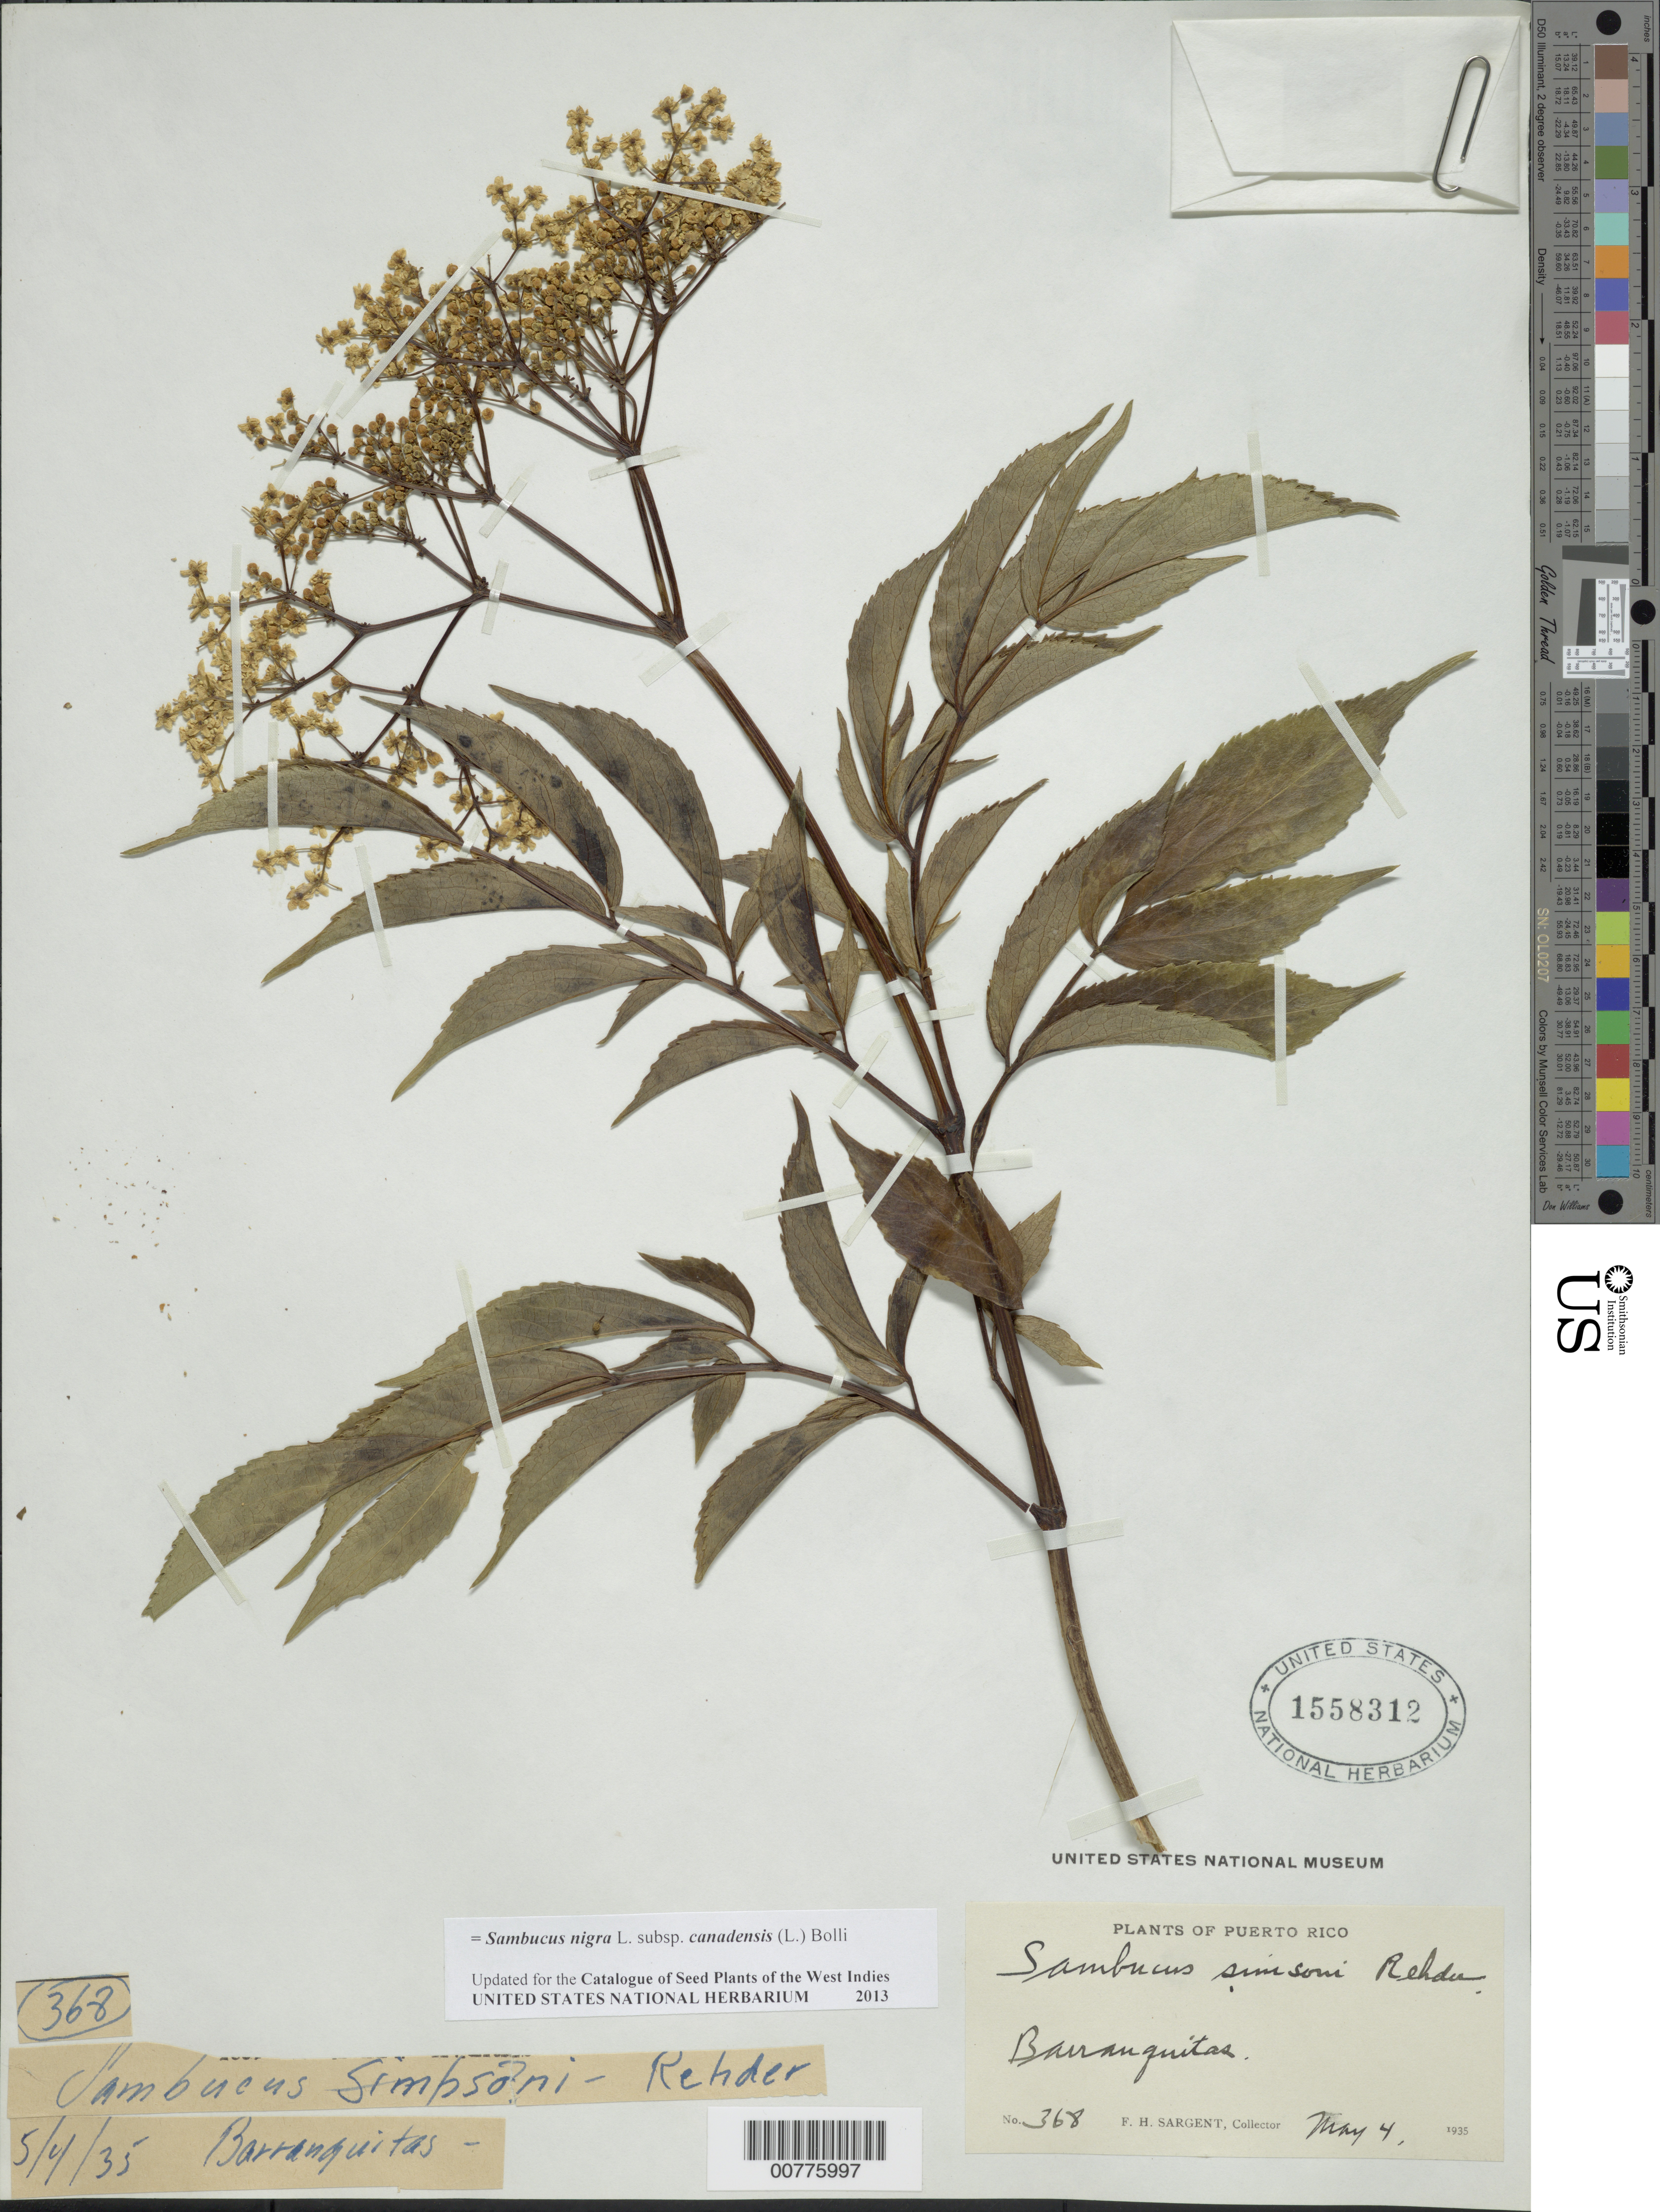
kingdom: Plantae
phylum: Tracheophyta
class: Magnoliopsida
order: Dipsacales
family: Viburnaceae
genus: Sambucus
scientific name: Sambucus nigra subsp. canadensis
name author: (L.) Bolli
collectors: F. H. Sargent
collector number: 368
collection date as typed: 04 May 1935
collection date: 1935-05-04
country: Puerto Rico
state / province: Barranquitas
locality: Barranquitas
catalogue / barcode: US 1558312